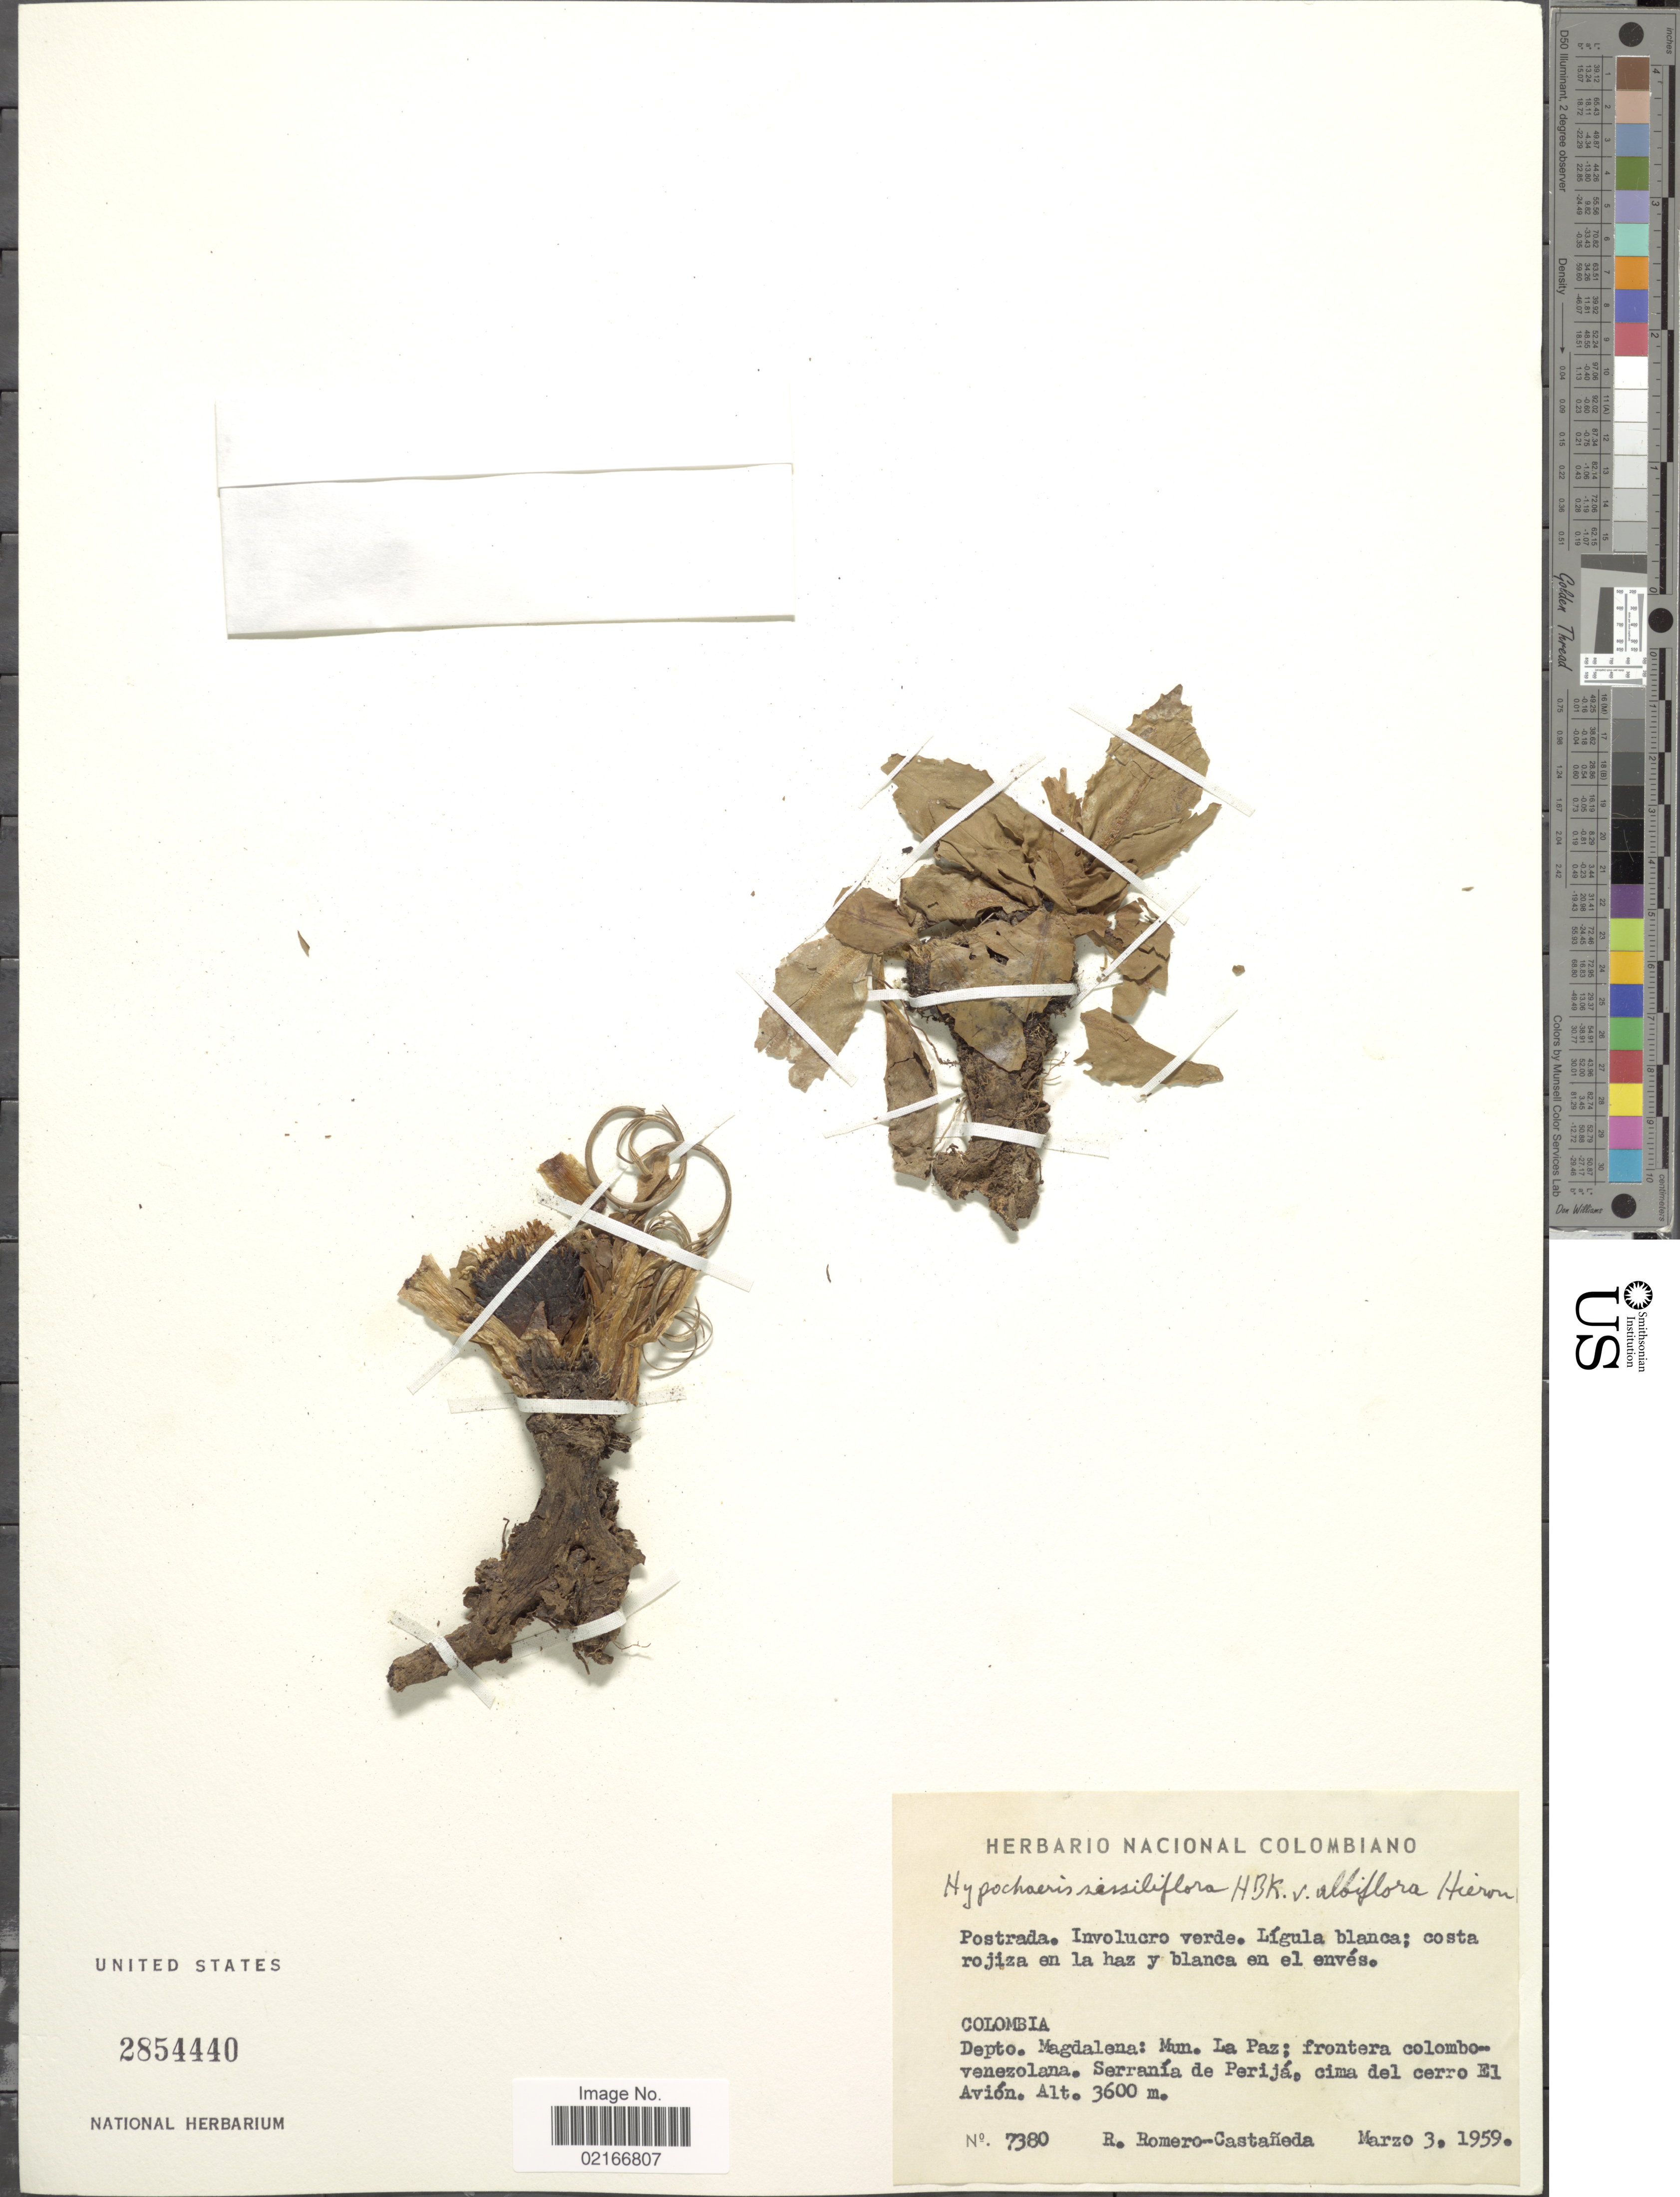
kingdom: Plantae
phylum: Tracheophyta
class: Magnoliopsida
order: Asterales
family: Asteraceae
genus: Hypochaeris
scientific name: Hypochaeris sessiliflora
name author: Kunth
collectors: R. Romero Castañeda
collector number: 7380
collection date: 1959-03-03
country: Colombia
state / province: Magdalena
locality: Mun. La Paz; frontera colombo-venezolana. Serranía de Perijá, cima del cerro El Avión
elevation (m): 3600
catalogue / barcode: US 2854440